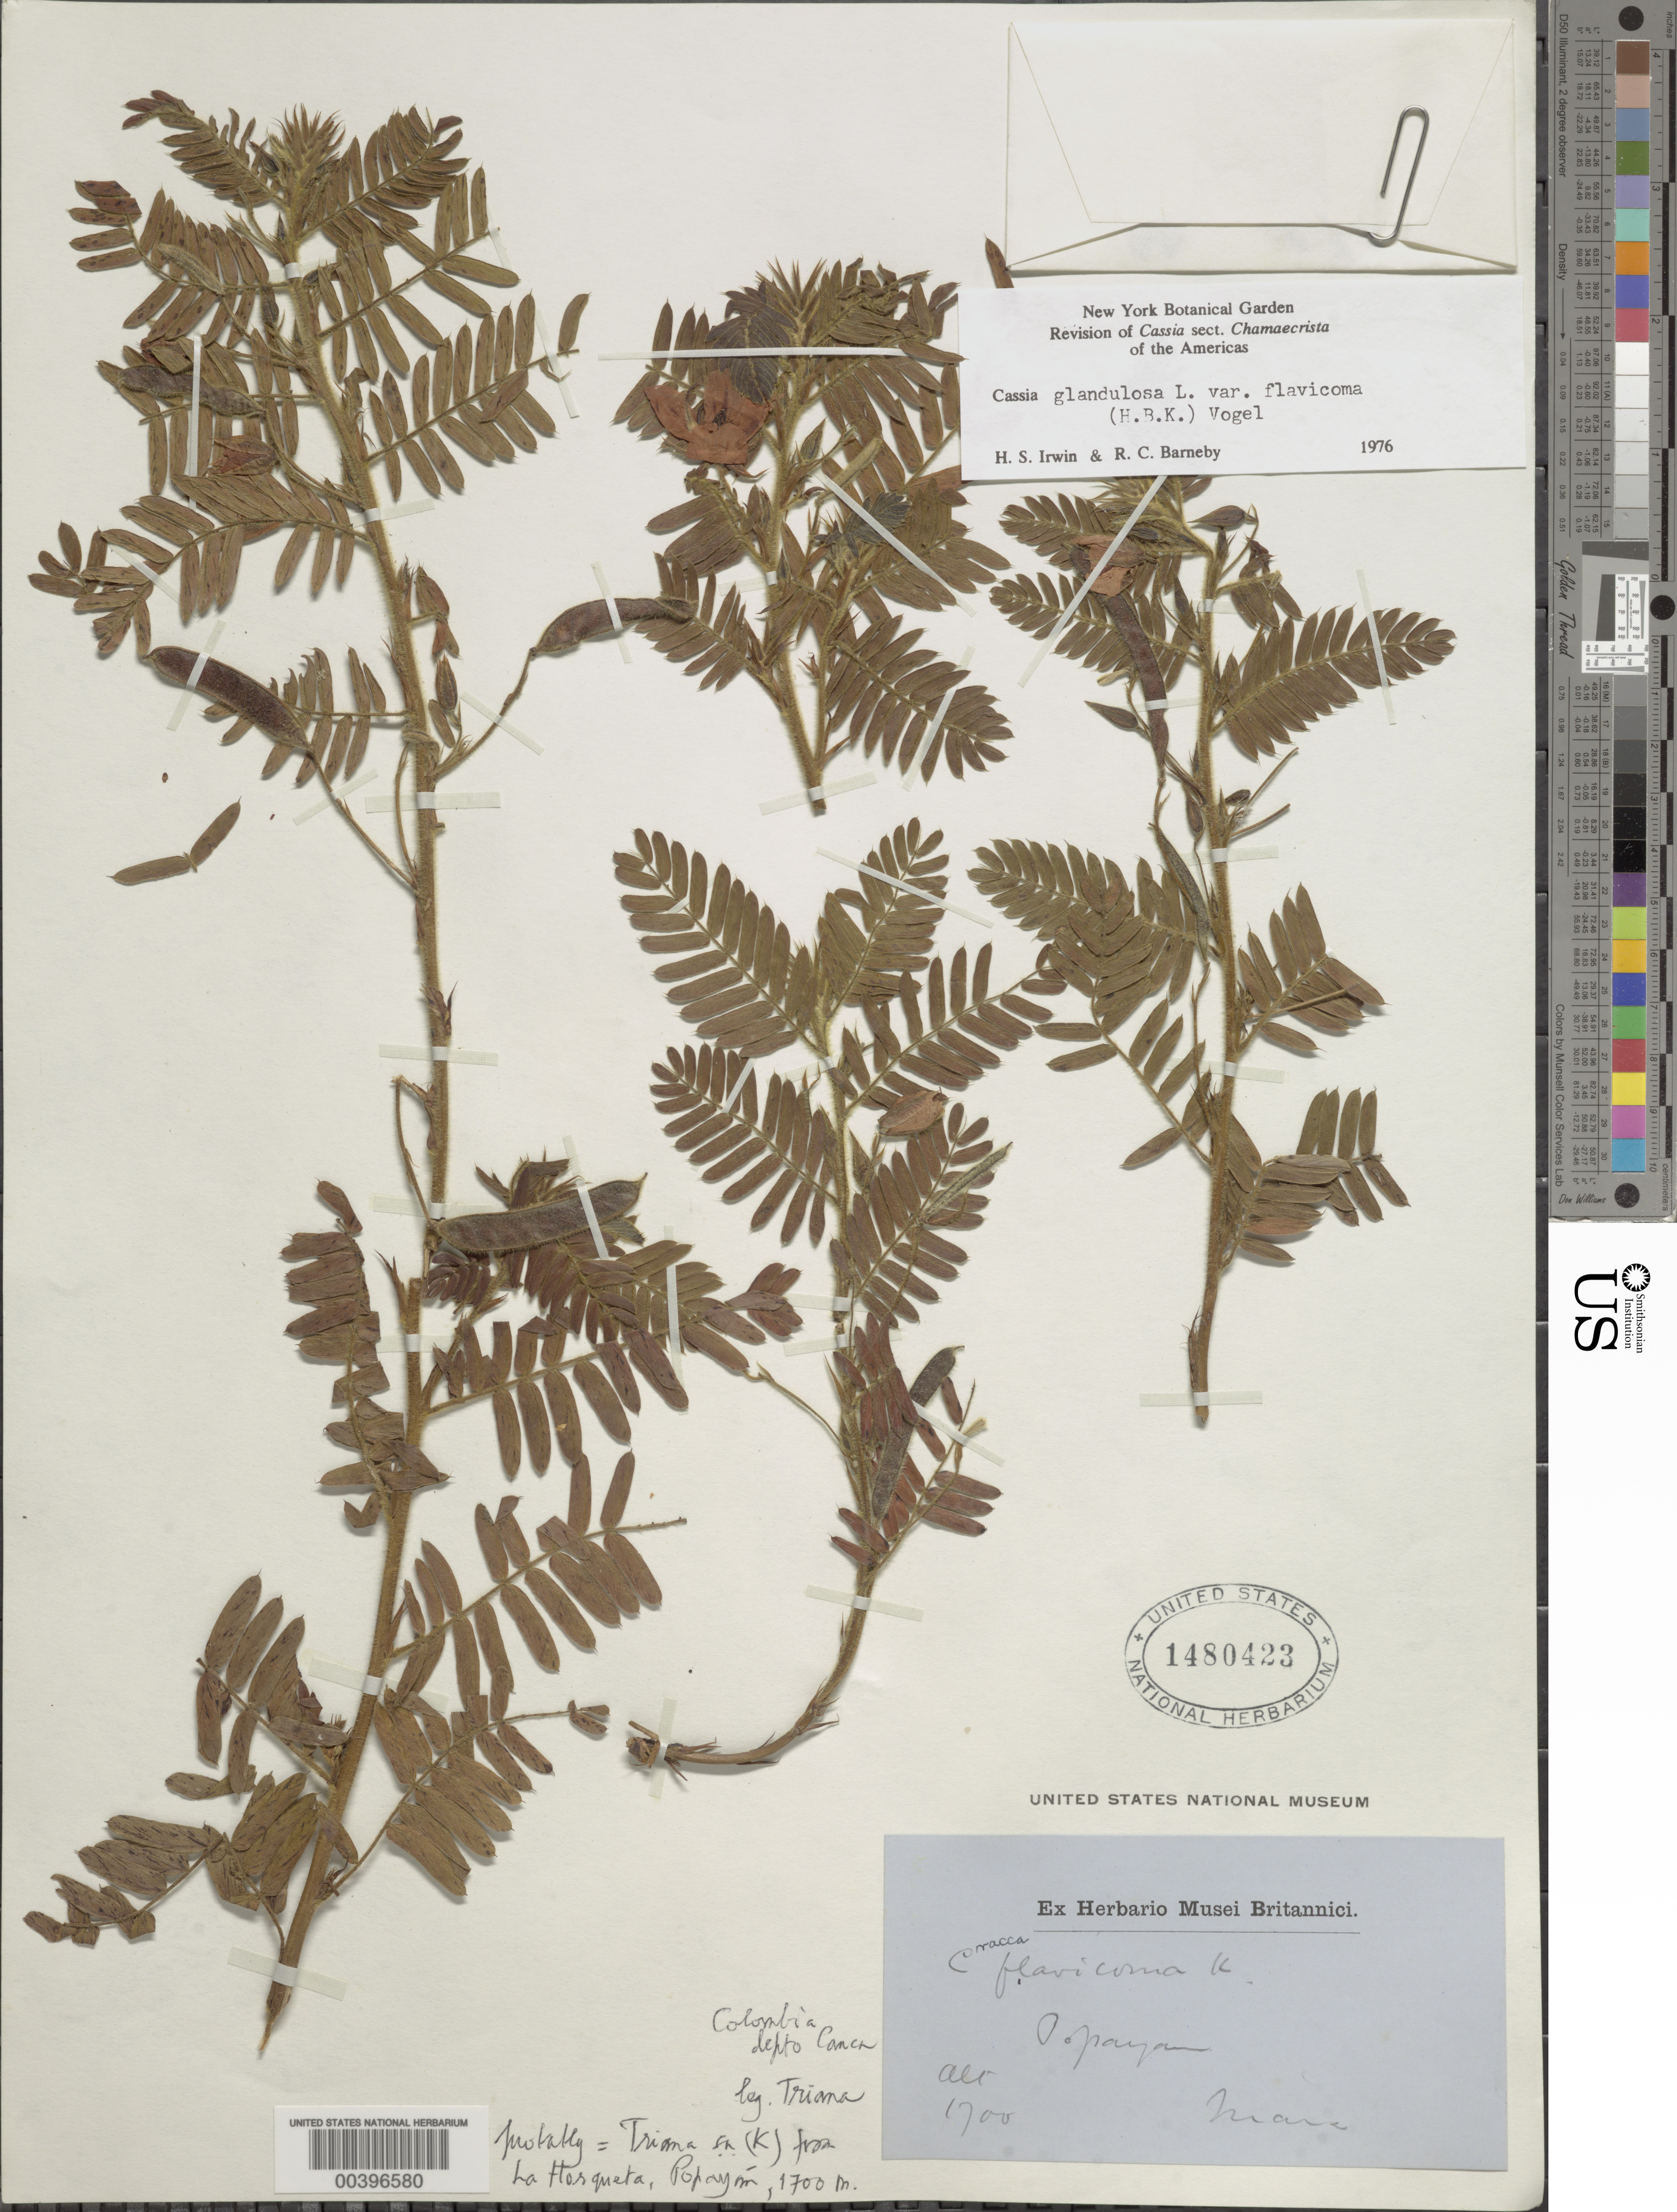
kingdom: Plantae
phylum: Tracheophyta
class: Magnoliopsida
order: Fabales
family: Fabaceae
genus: Chamaecrista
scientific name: Chamaecrista glandulosa var. flavicoma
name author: (Kunth) H.S. Irwin & Barneby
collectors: J. J. Triana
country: Colombia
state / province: Cauca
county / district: Popayán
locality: La Horqueto; Prov. de Popayan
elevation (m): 1700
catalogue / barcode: US 1480423